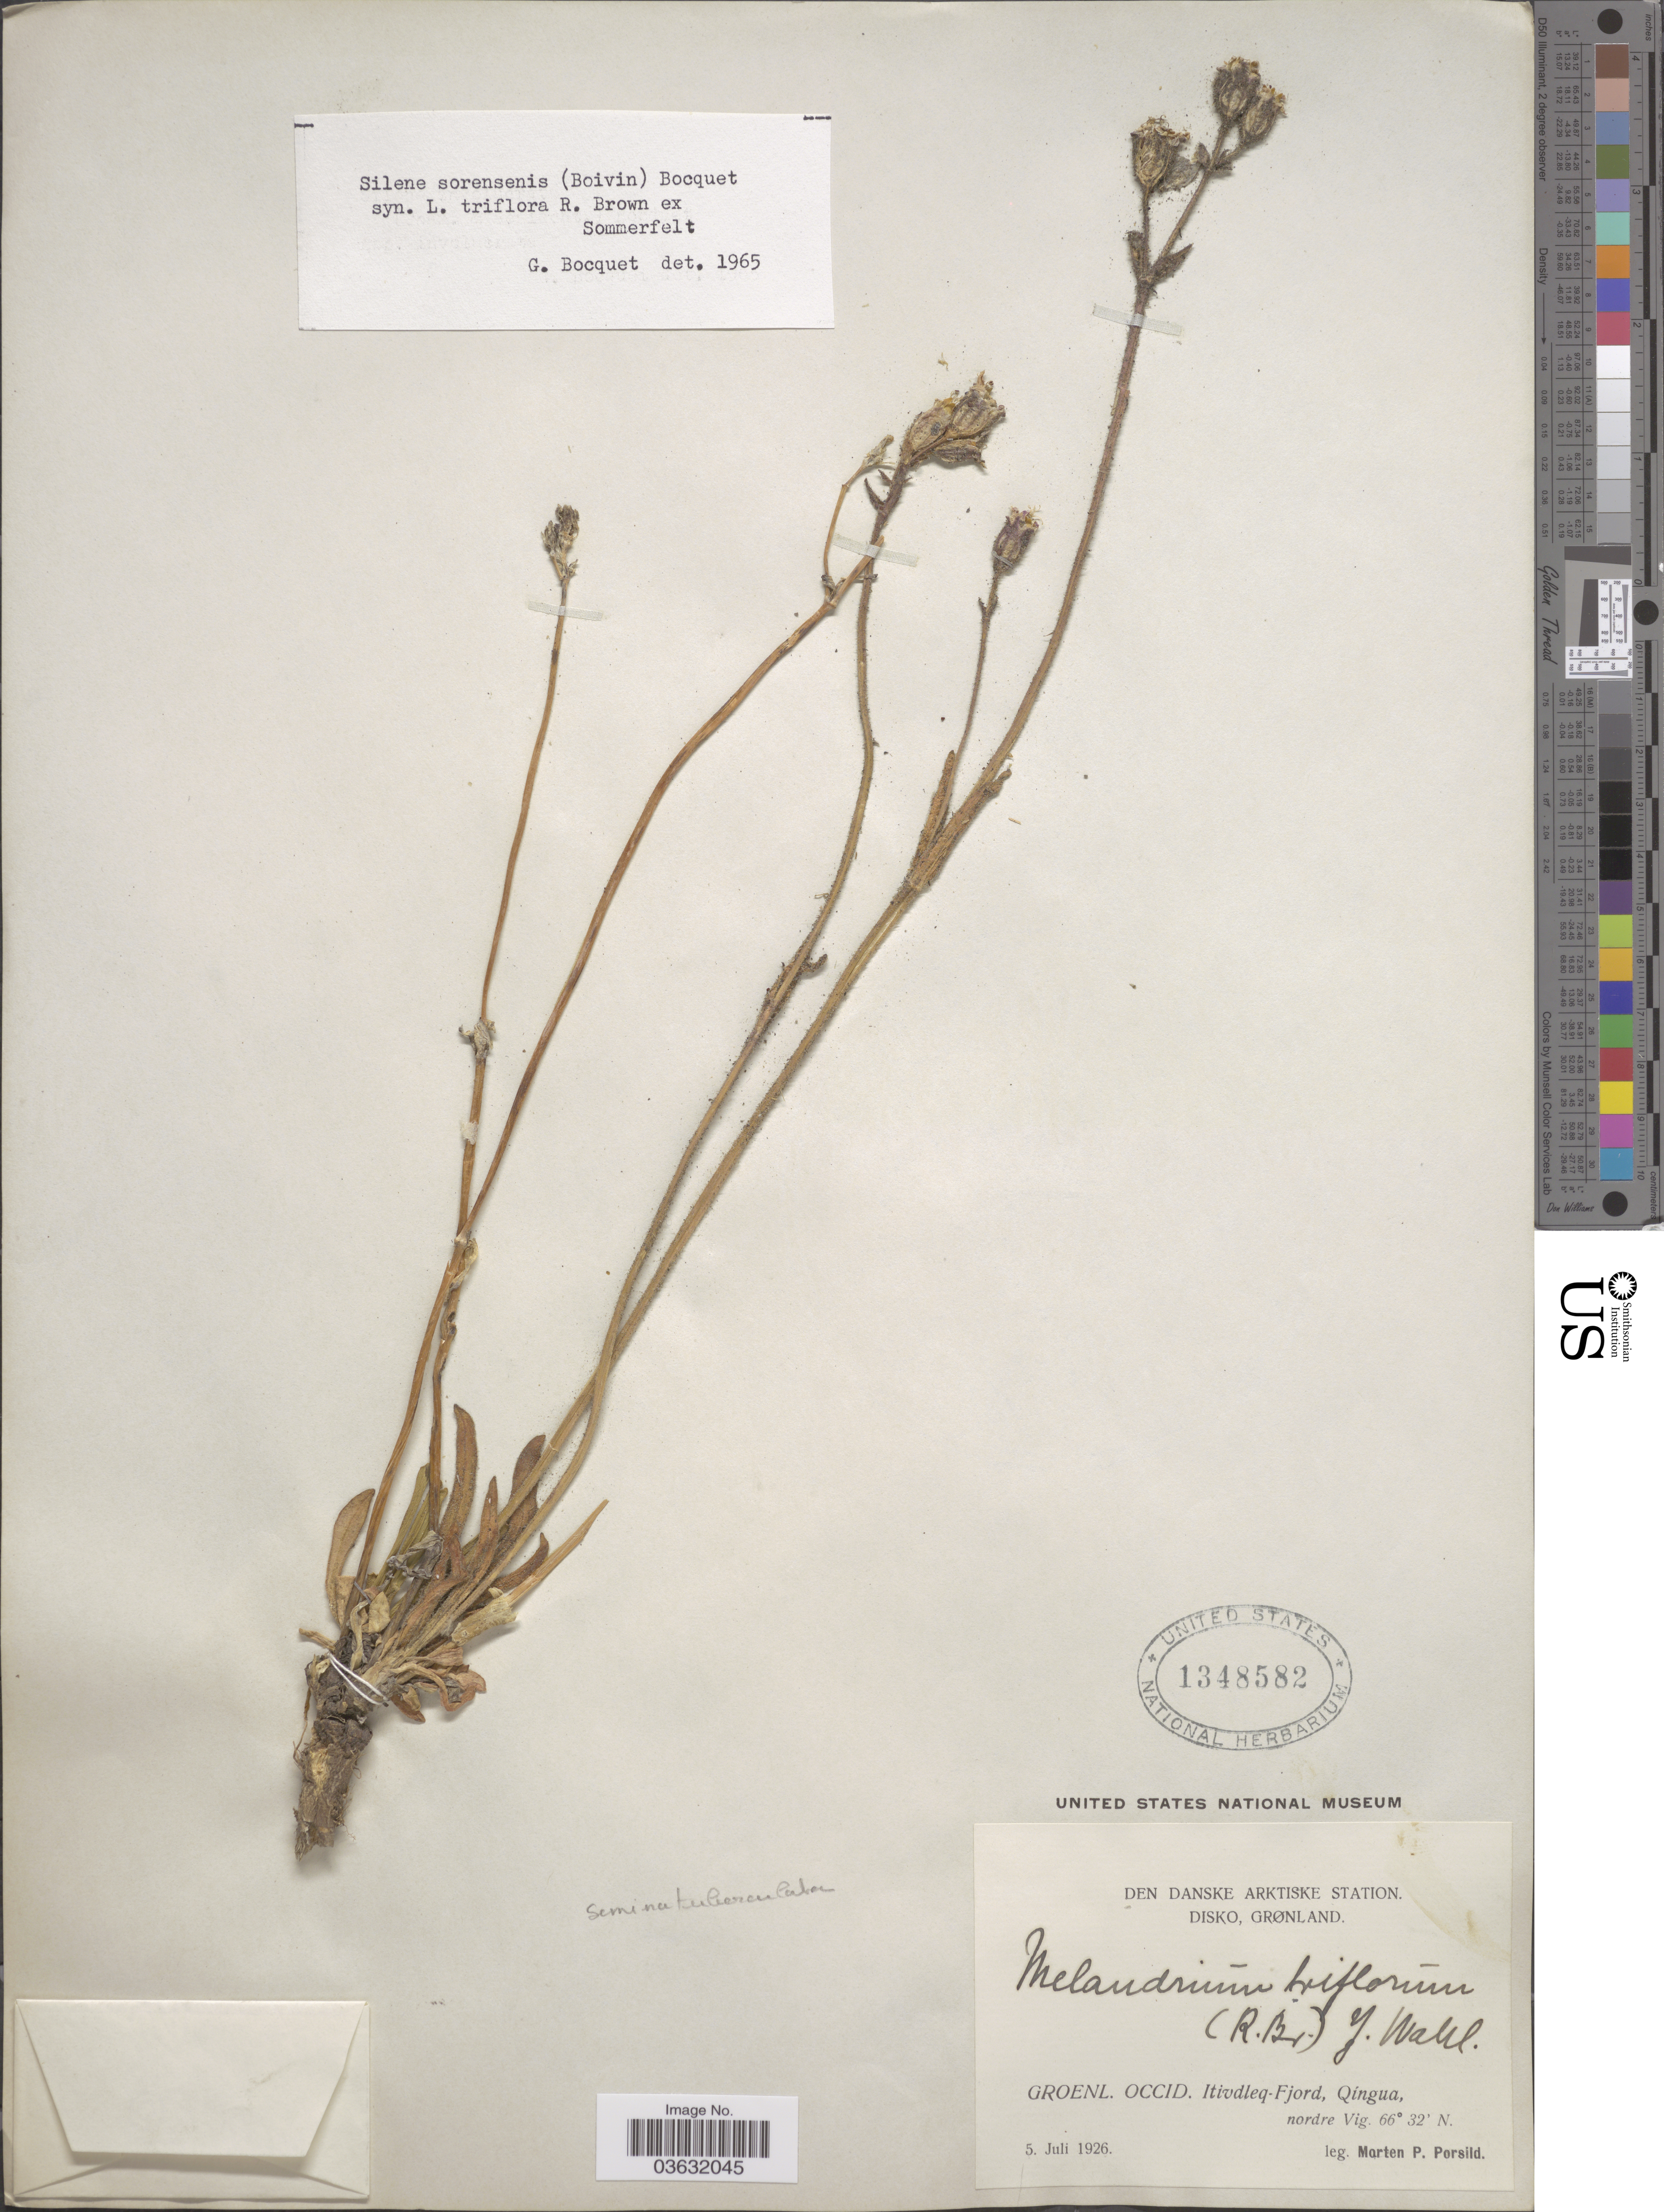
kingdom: Plantae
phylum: Tracheophyta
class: Magnoliopsida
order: Caryophyllales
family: Caryophyllaceae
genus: Silene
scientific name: Silene sorensenis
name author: (B. Boivin) Bocquet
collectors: M. P. Porsild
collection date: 1926-07-05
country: Greenland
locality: Den Danske, Arktiske Station. Disko. Groenl. Occid. Itivdleq-Fjord, Qíngua.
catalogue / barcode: US 1348582